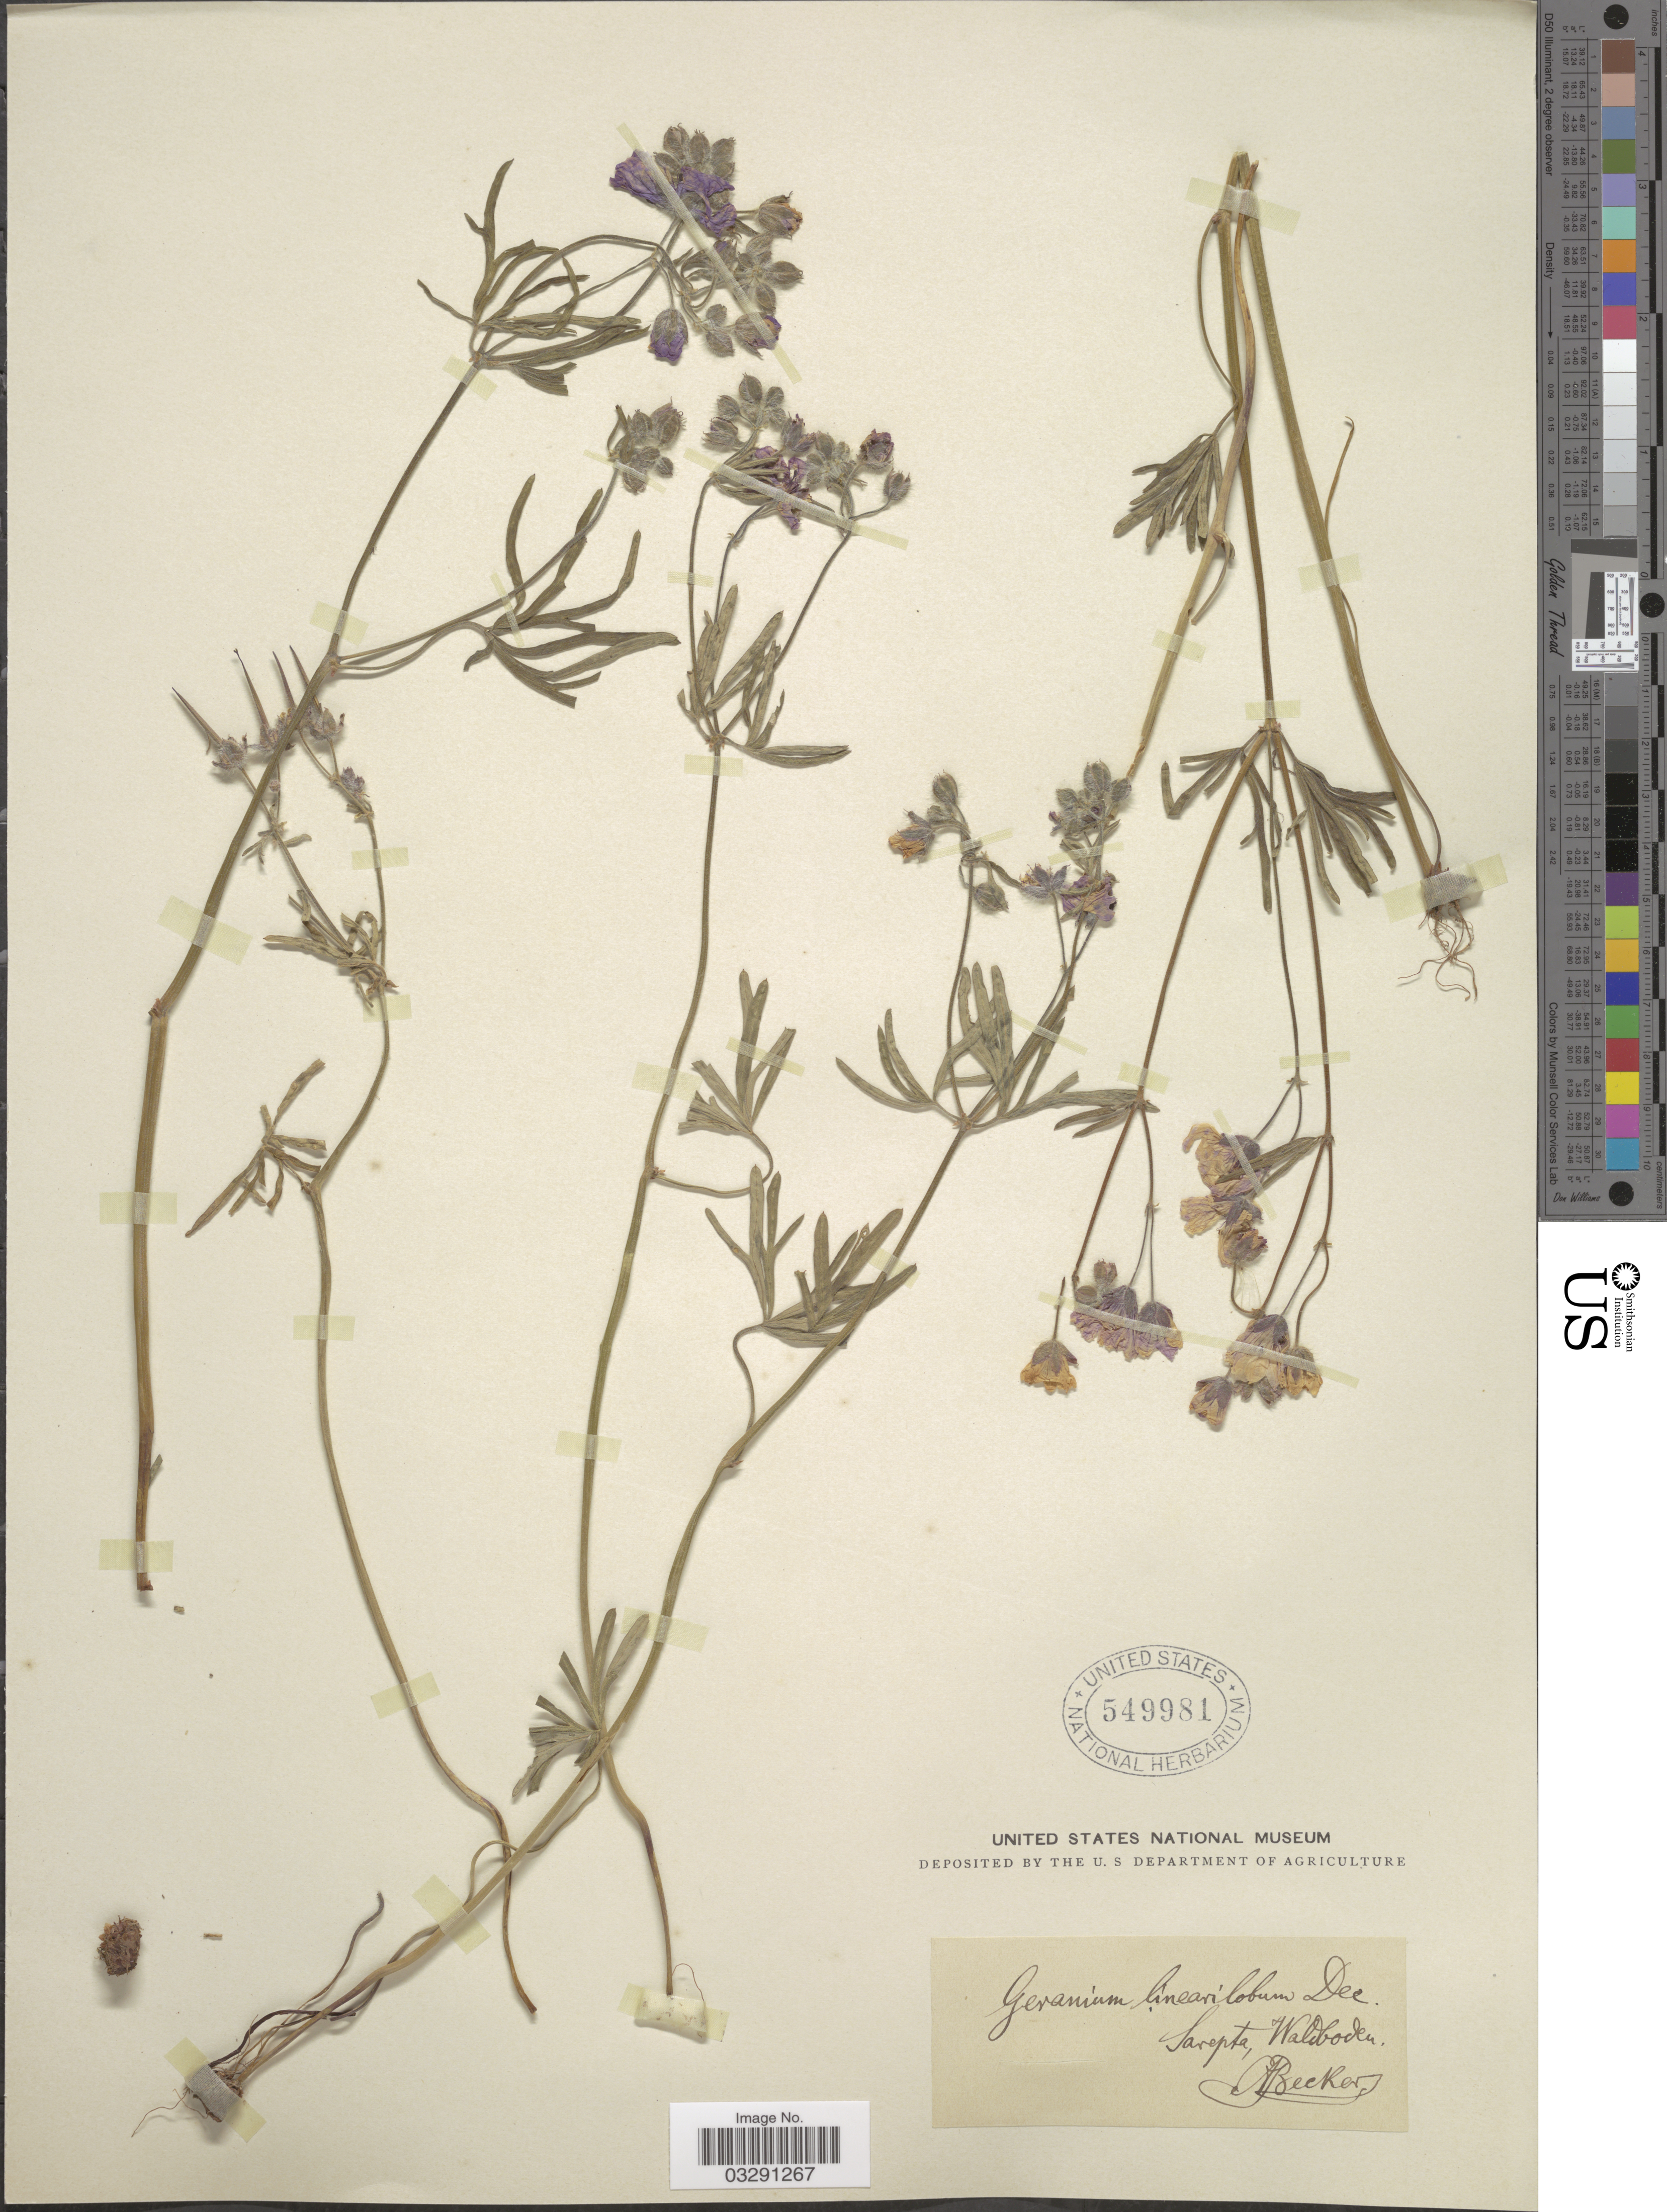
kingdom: Plantae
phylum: Tracheophyta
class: Magnoliopsida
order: Geraniales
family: Geraniaceae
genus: Geranium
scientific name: Geranium linearilobum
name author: DC.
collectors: A. Becker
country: Russian Federation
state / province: Volgograd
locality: Sarepta, Waldboden.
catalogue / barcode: US 549981